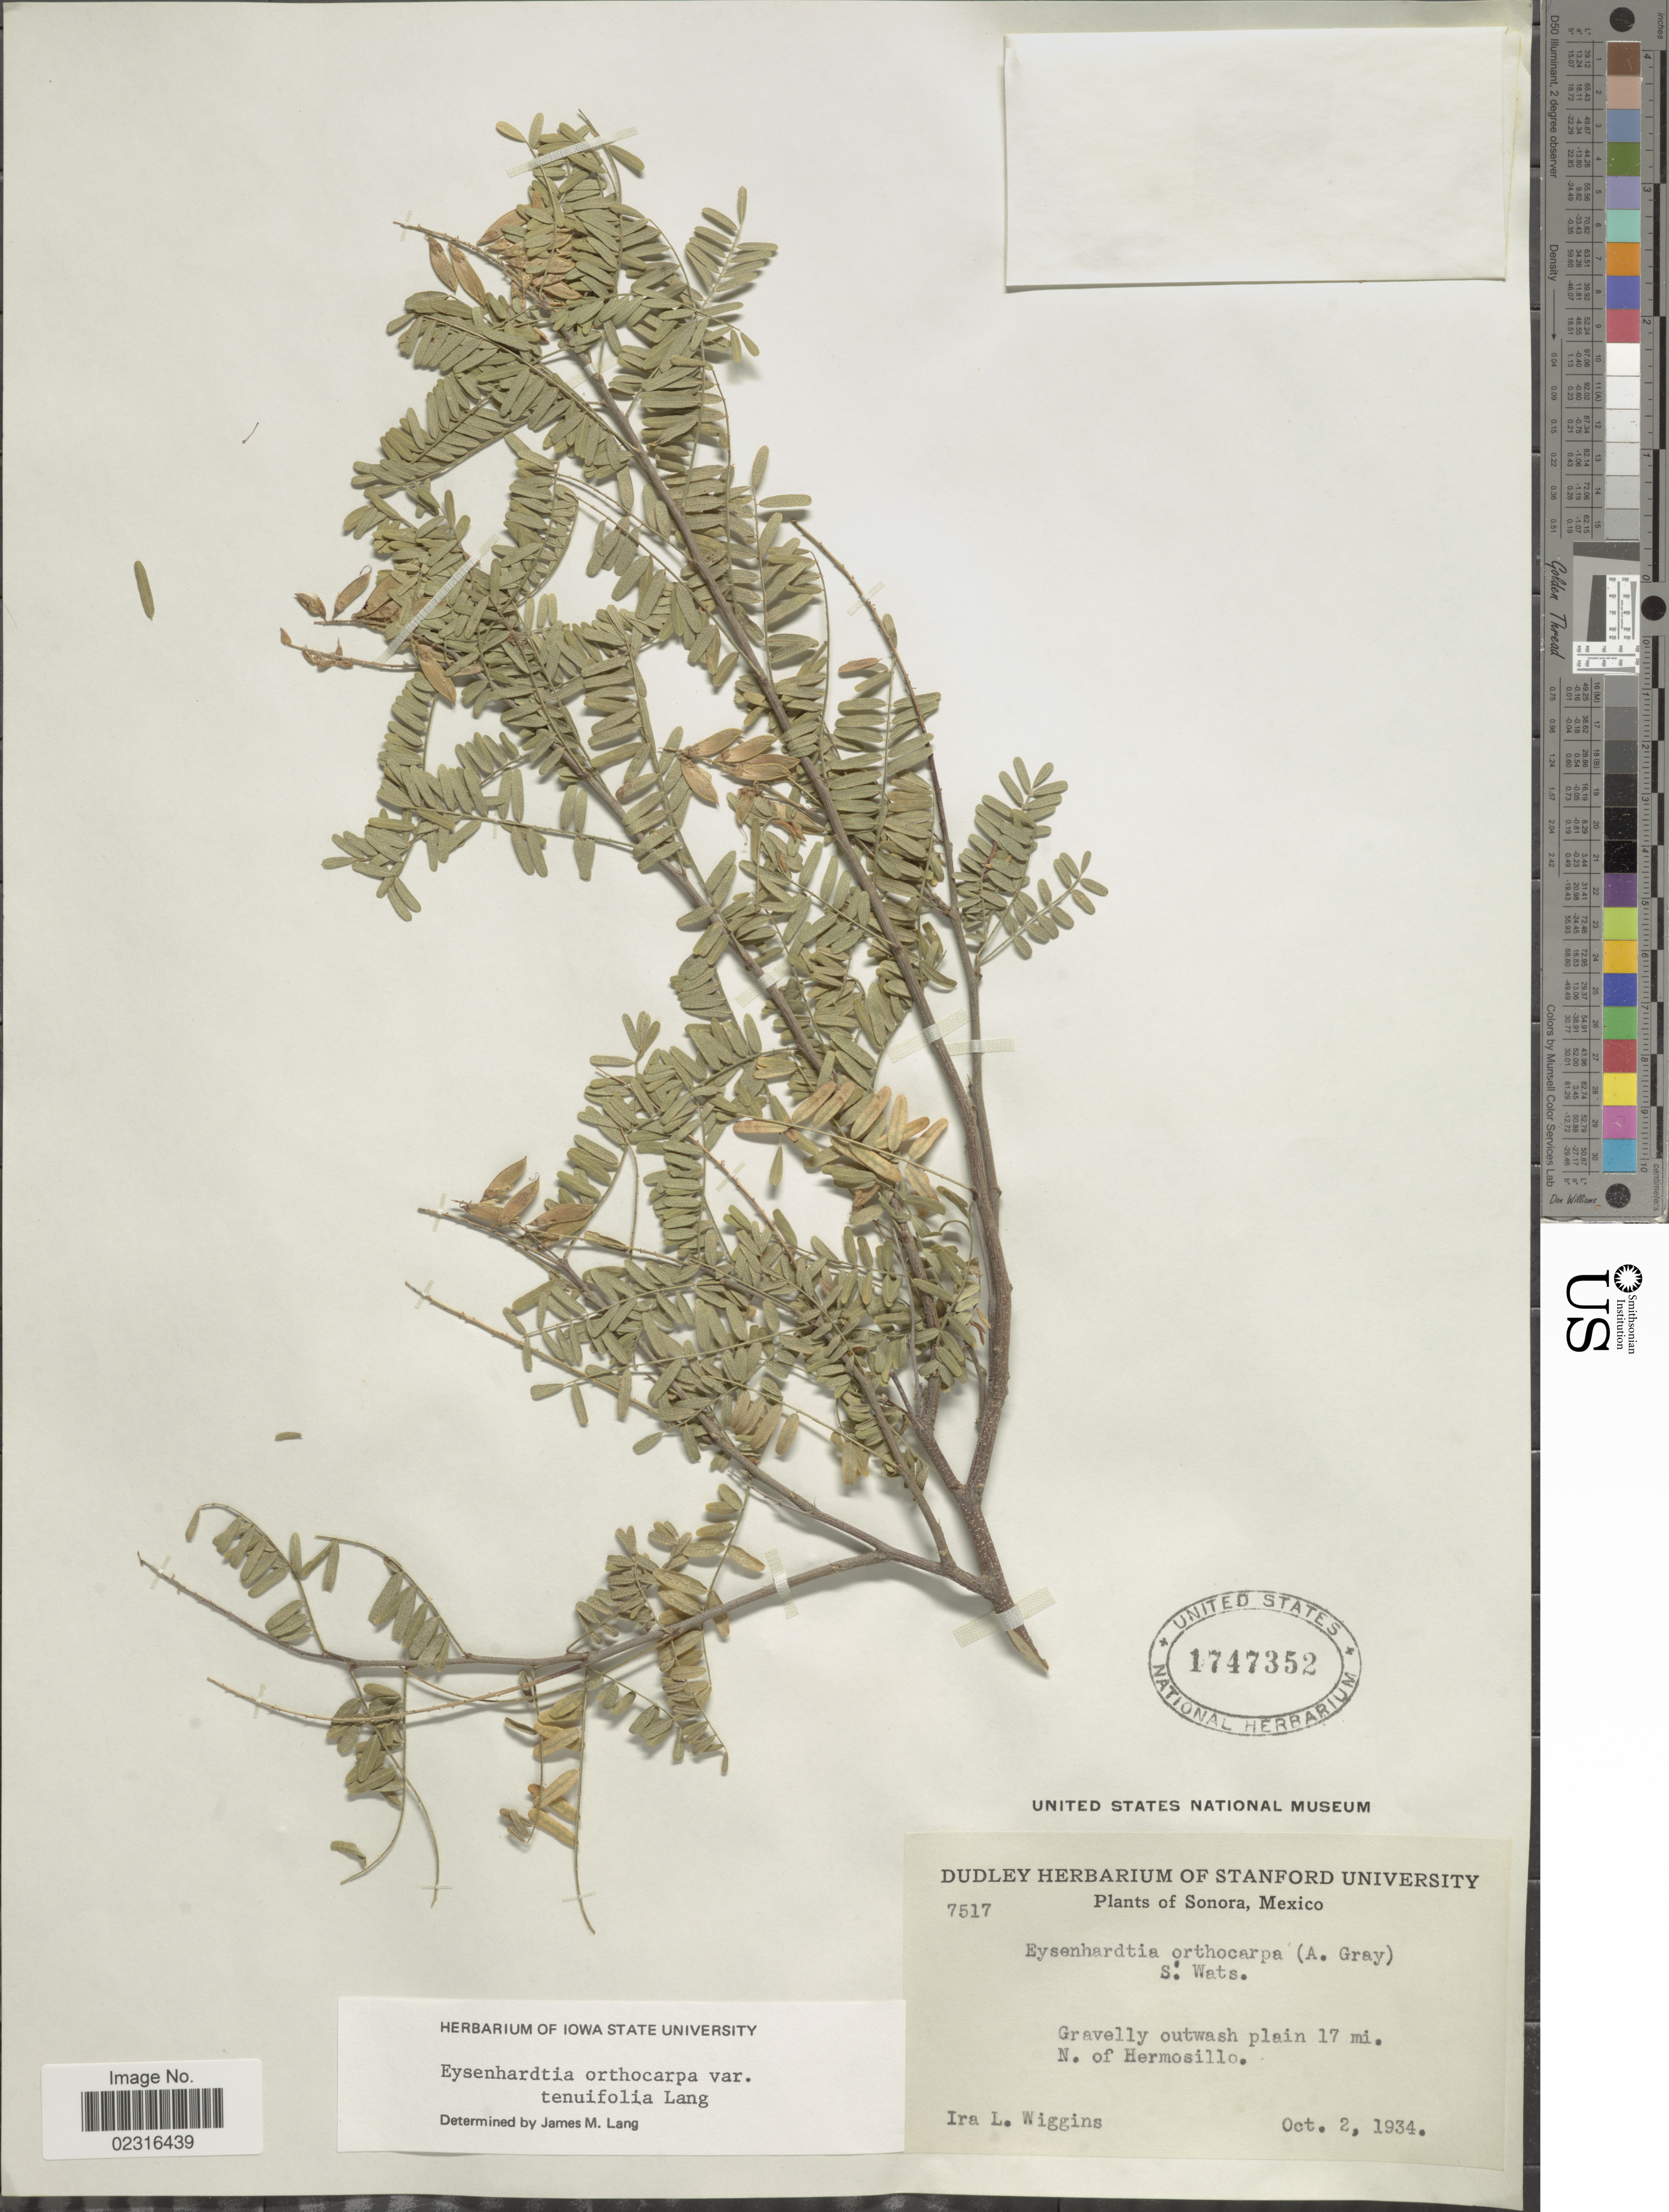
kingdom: Plantae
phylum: Tracheophyta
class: Magnoliopsida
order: Fabales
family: Fabaceae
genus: Eysenhardtia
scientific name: Eysenhardtia orthocarpa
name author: (A. Gray) S. Watson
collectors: I. L. Wiggins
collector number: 7517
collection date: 1934-10-02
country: Mexico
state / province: Sonora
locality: Gravelly outwash plain 17 mi. N. of Hermosillo.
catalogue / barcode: US 1747352